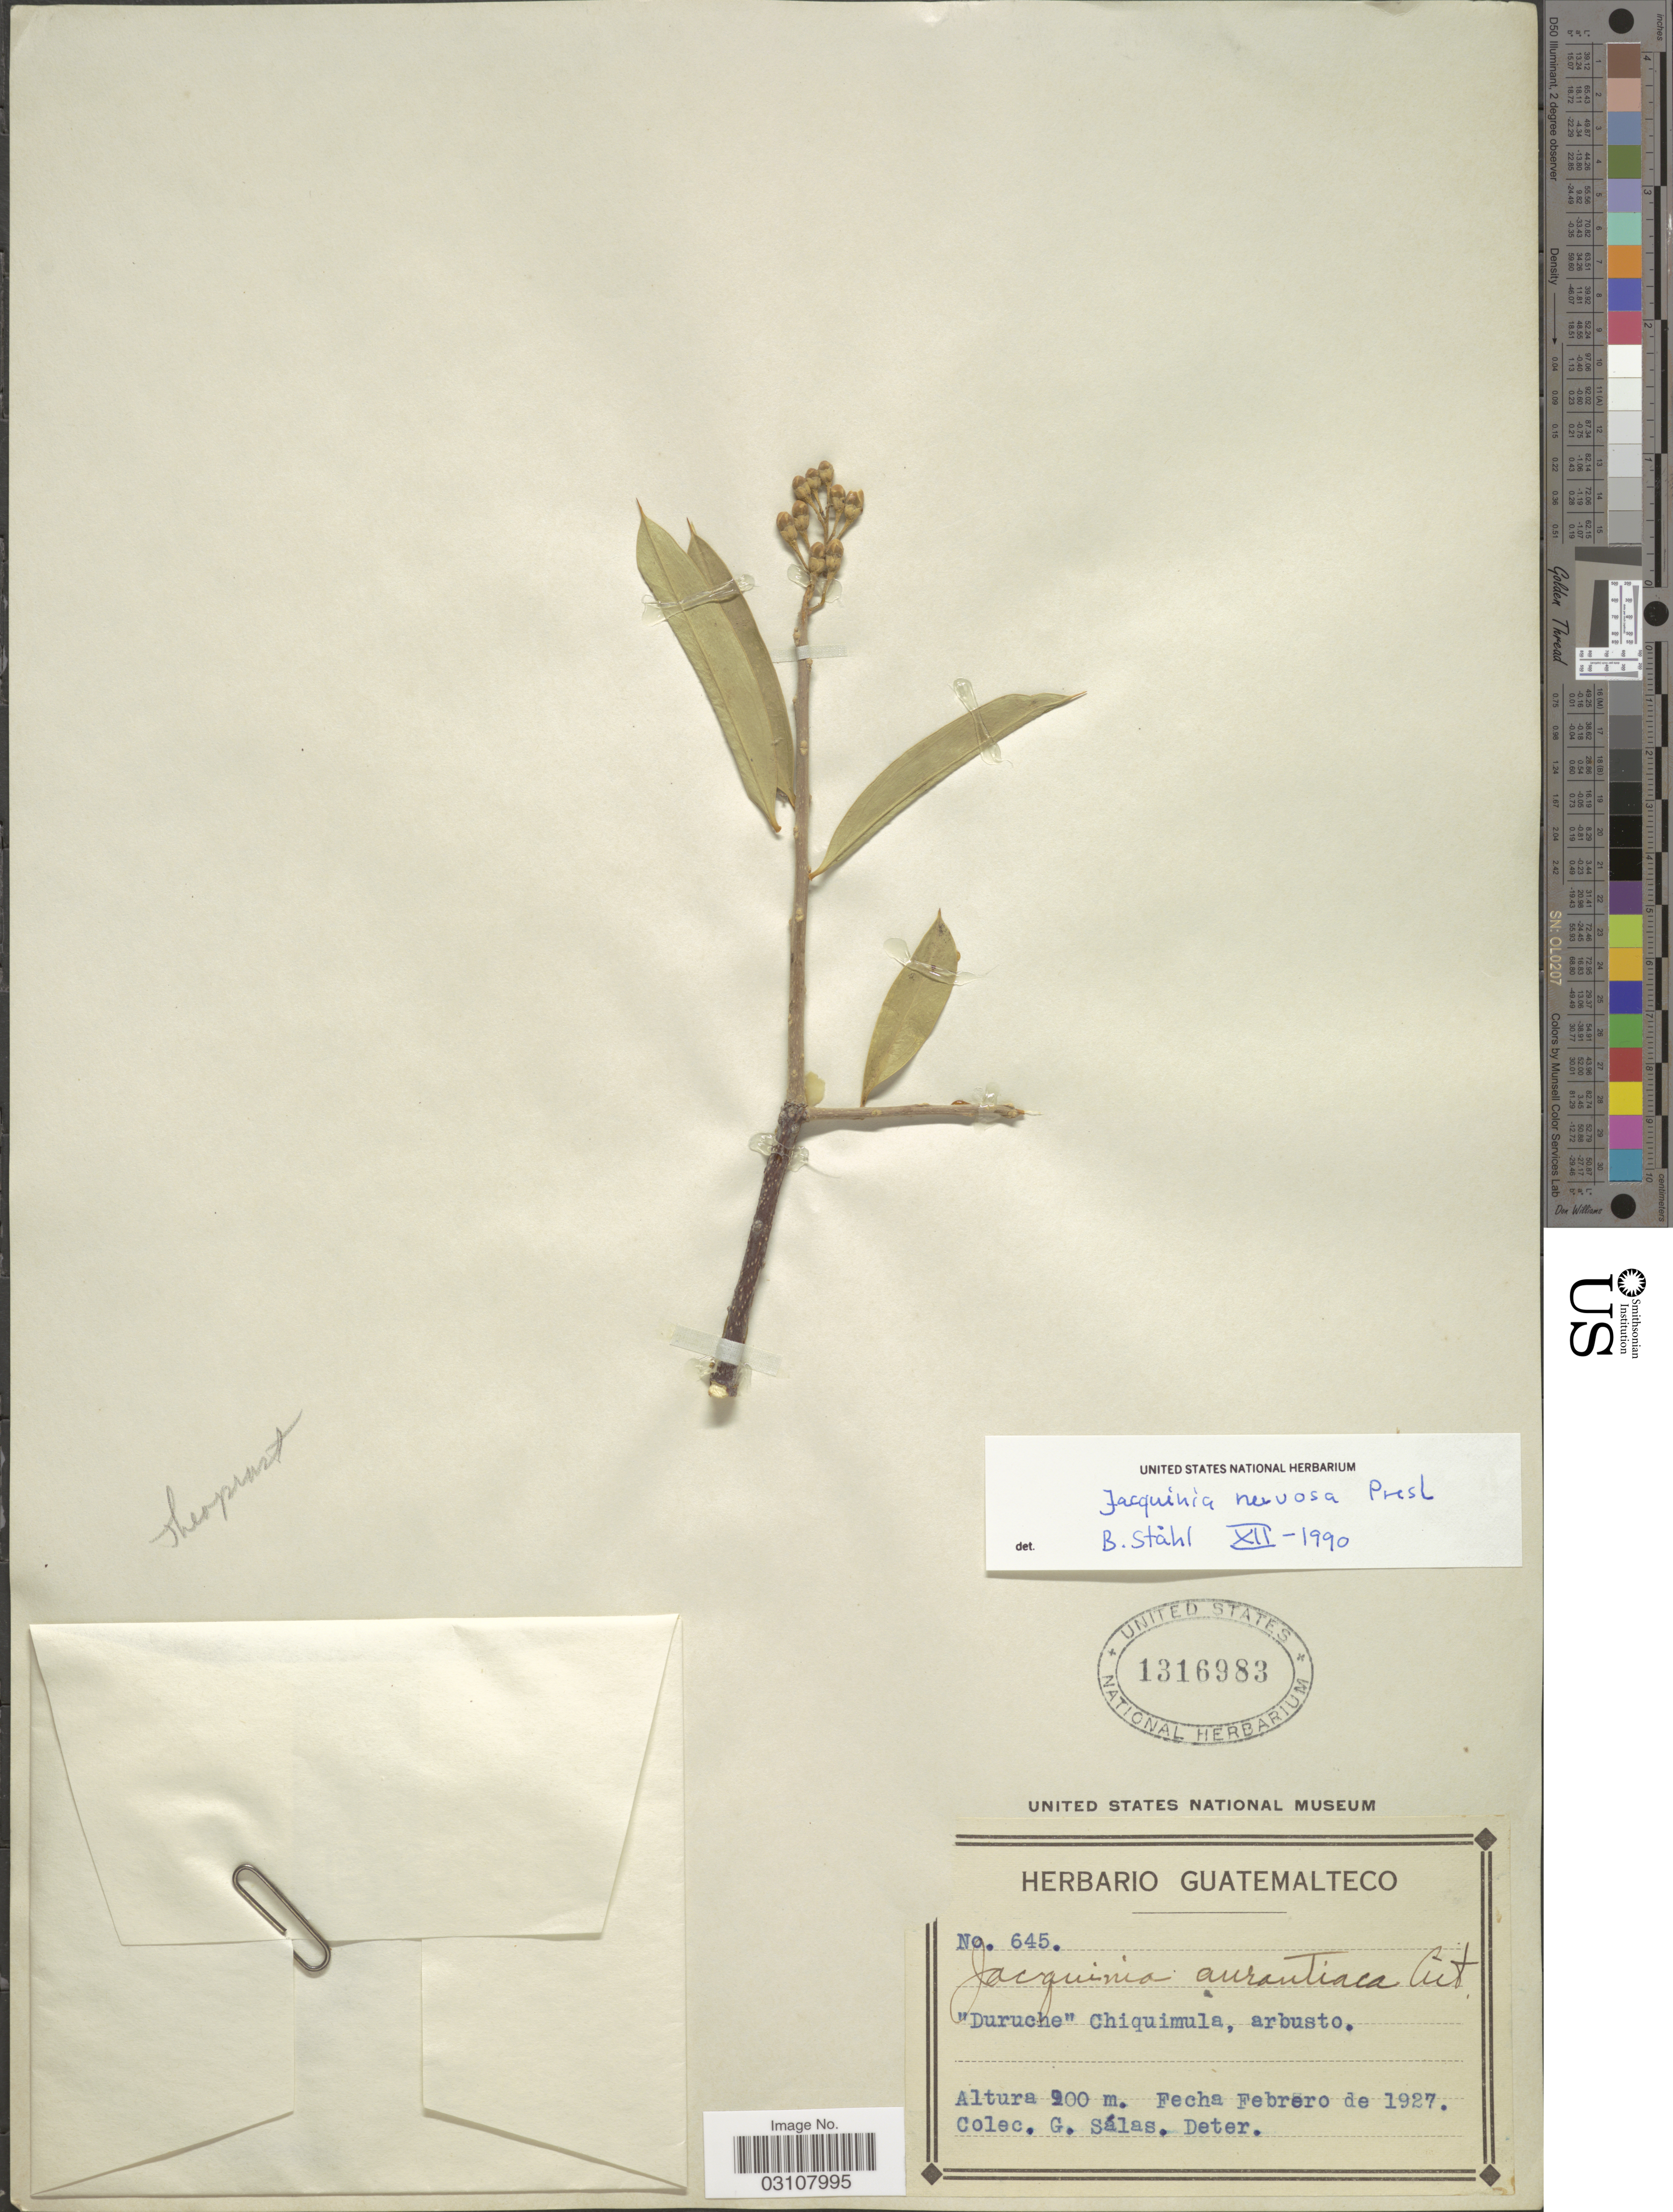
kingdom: Plantae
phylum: Tracheophyta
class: Magnoliopsida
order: Ericales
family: Primulaceae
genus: Jacquinia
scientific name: Jacquinia nervosa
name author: C. Presl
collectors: G. Salas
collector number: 645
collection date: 1927-02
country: Guatemala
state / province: Chiquimula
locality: Duruche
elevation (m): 200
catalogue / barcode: US 1316983